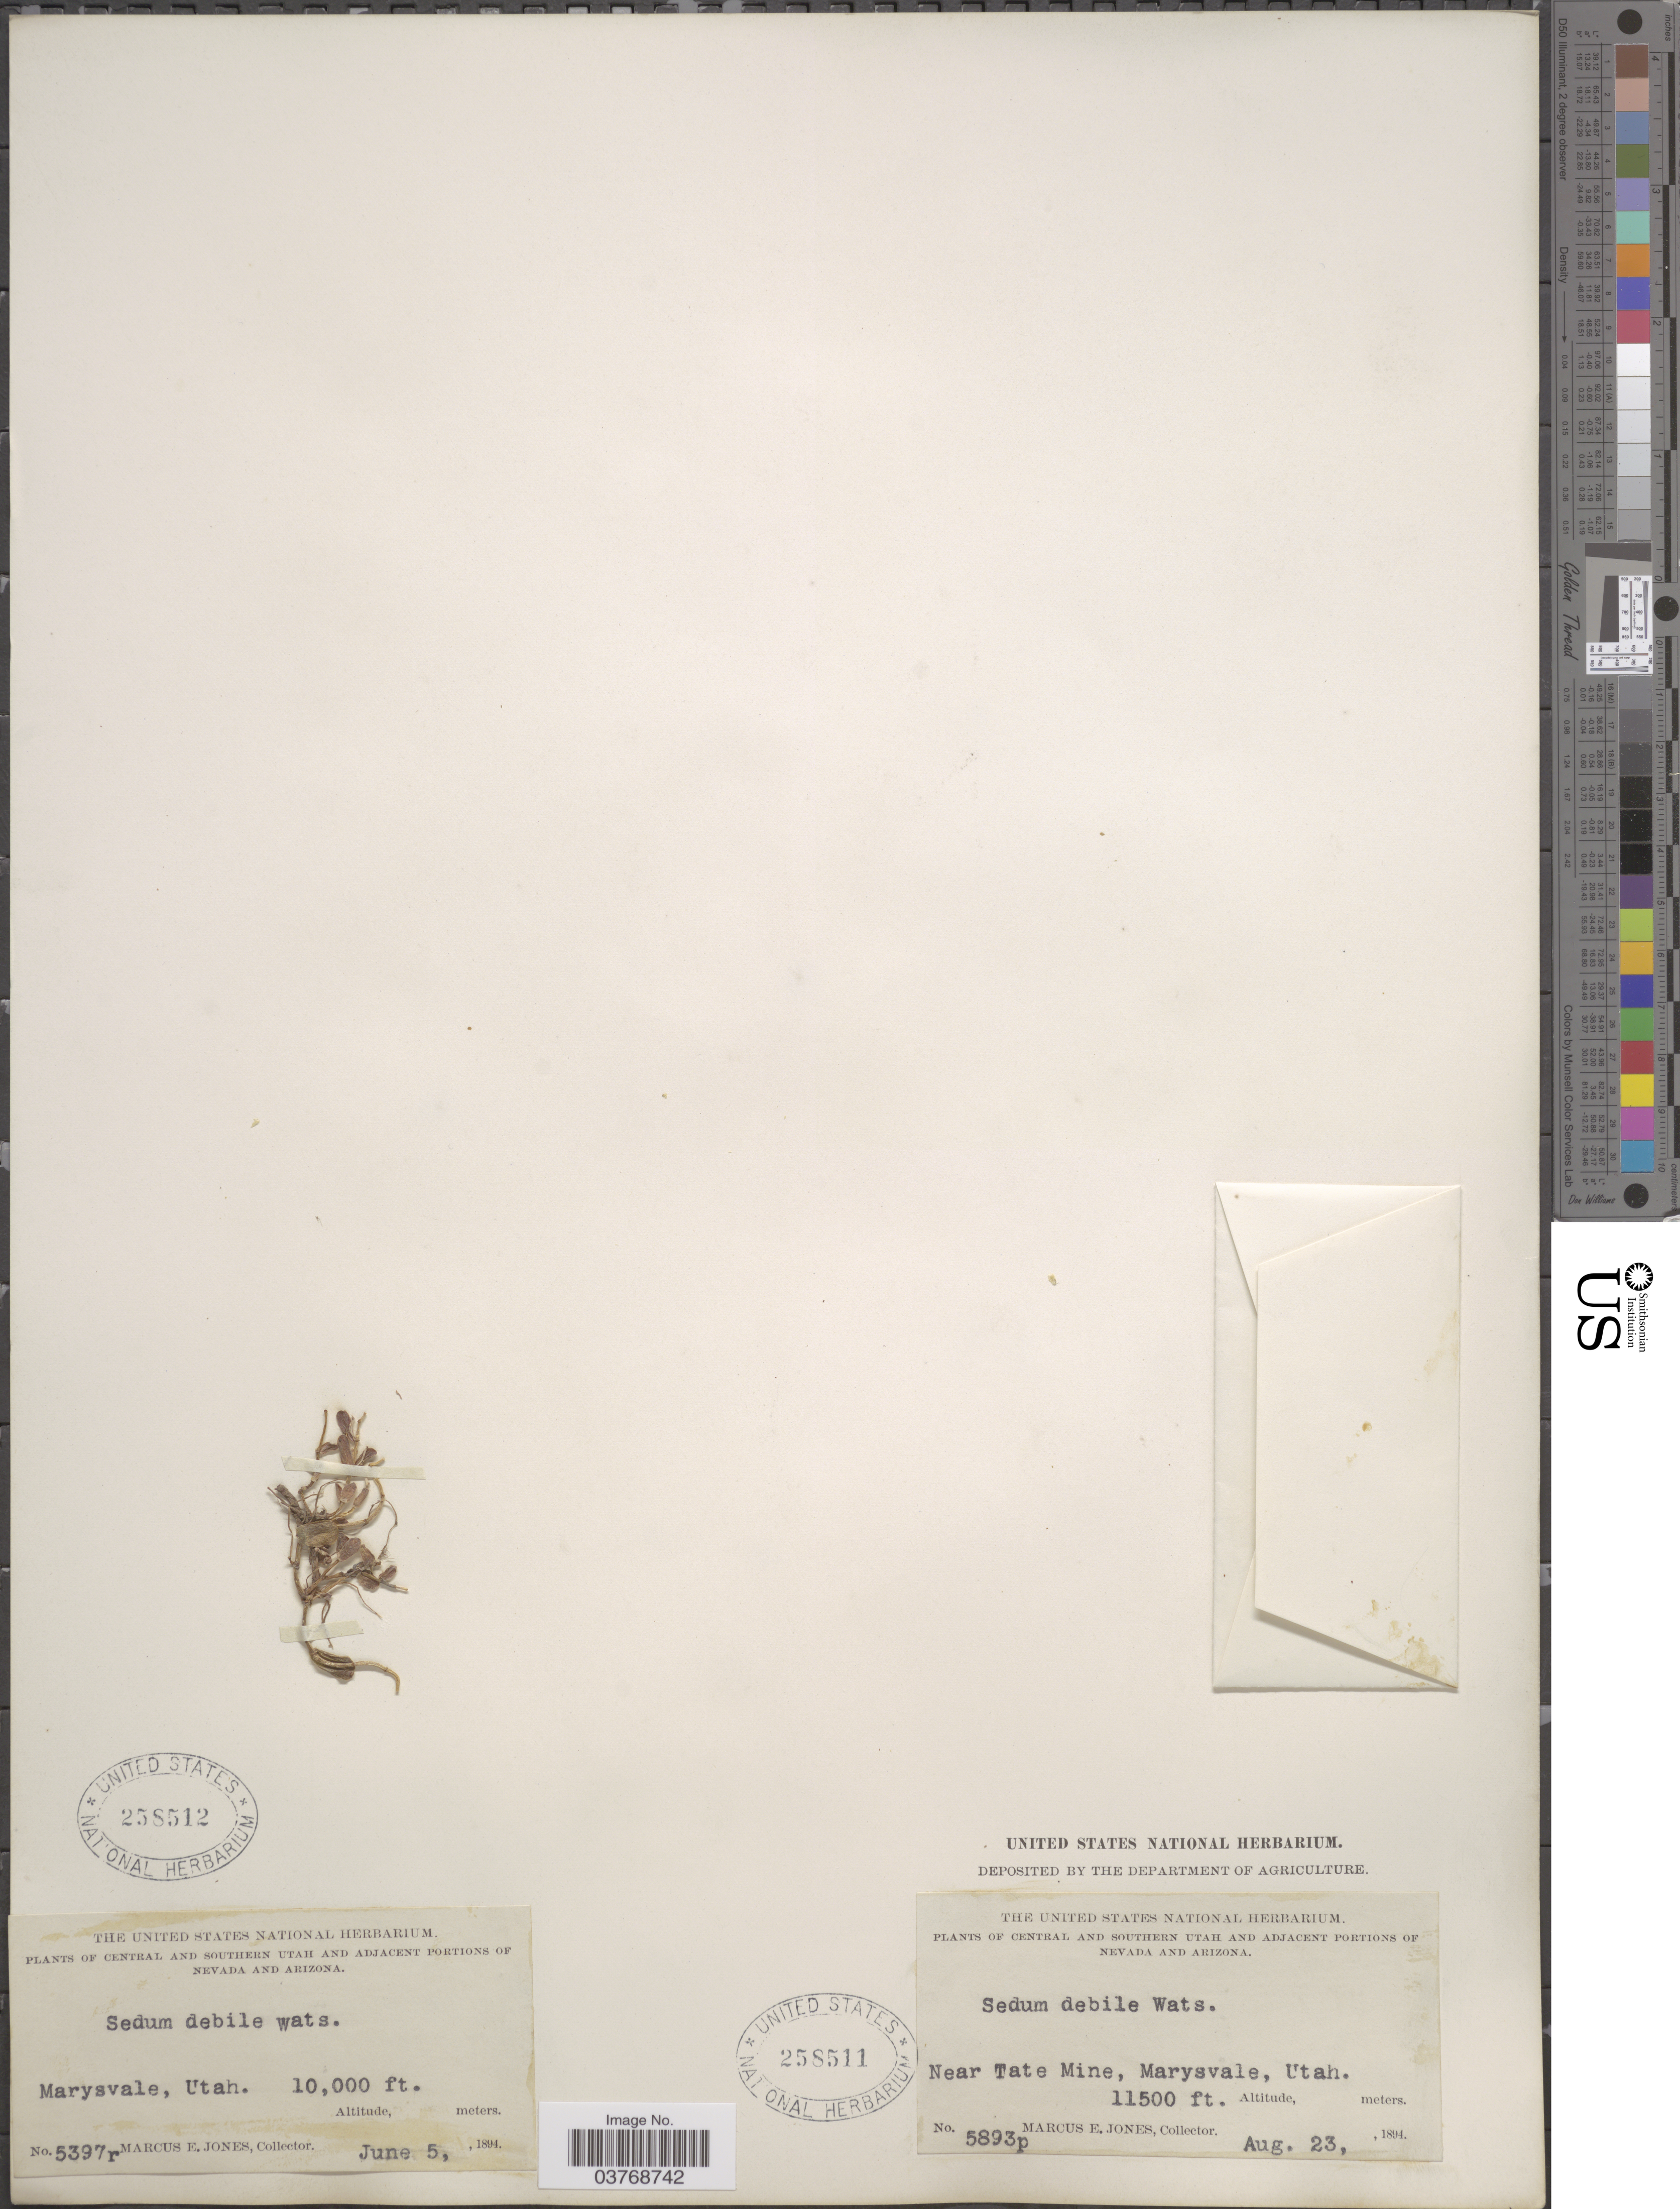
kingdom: Plantae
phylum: Tracheophyta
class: Magnoliopsida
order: Saxifragales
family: Crassulaceae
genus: Sedum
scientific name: Sedum debile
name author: S. Watson in C. King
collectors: M. E. Jones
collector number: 5397r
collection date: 1894-06-05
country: United States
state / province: Utah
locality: Central and Southern Utah. Marysvale.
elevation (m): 3048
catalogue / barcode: US 258512